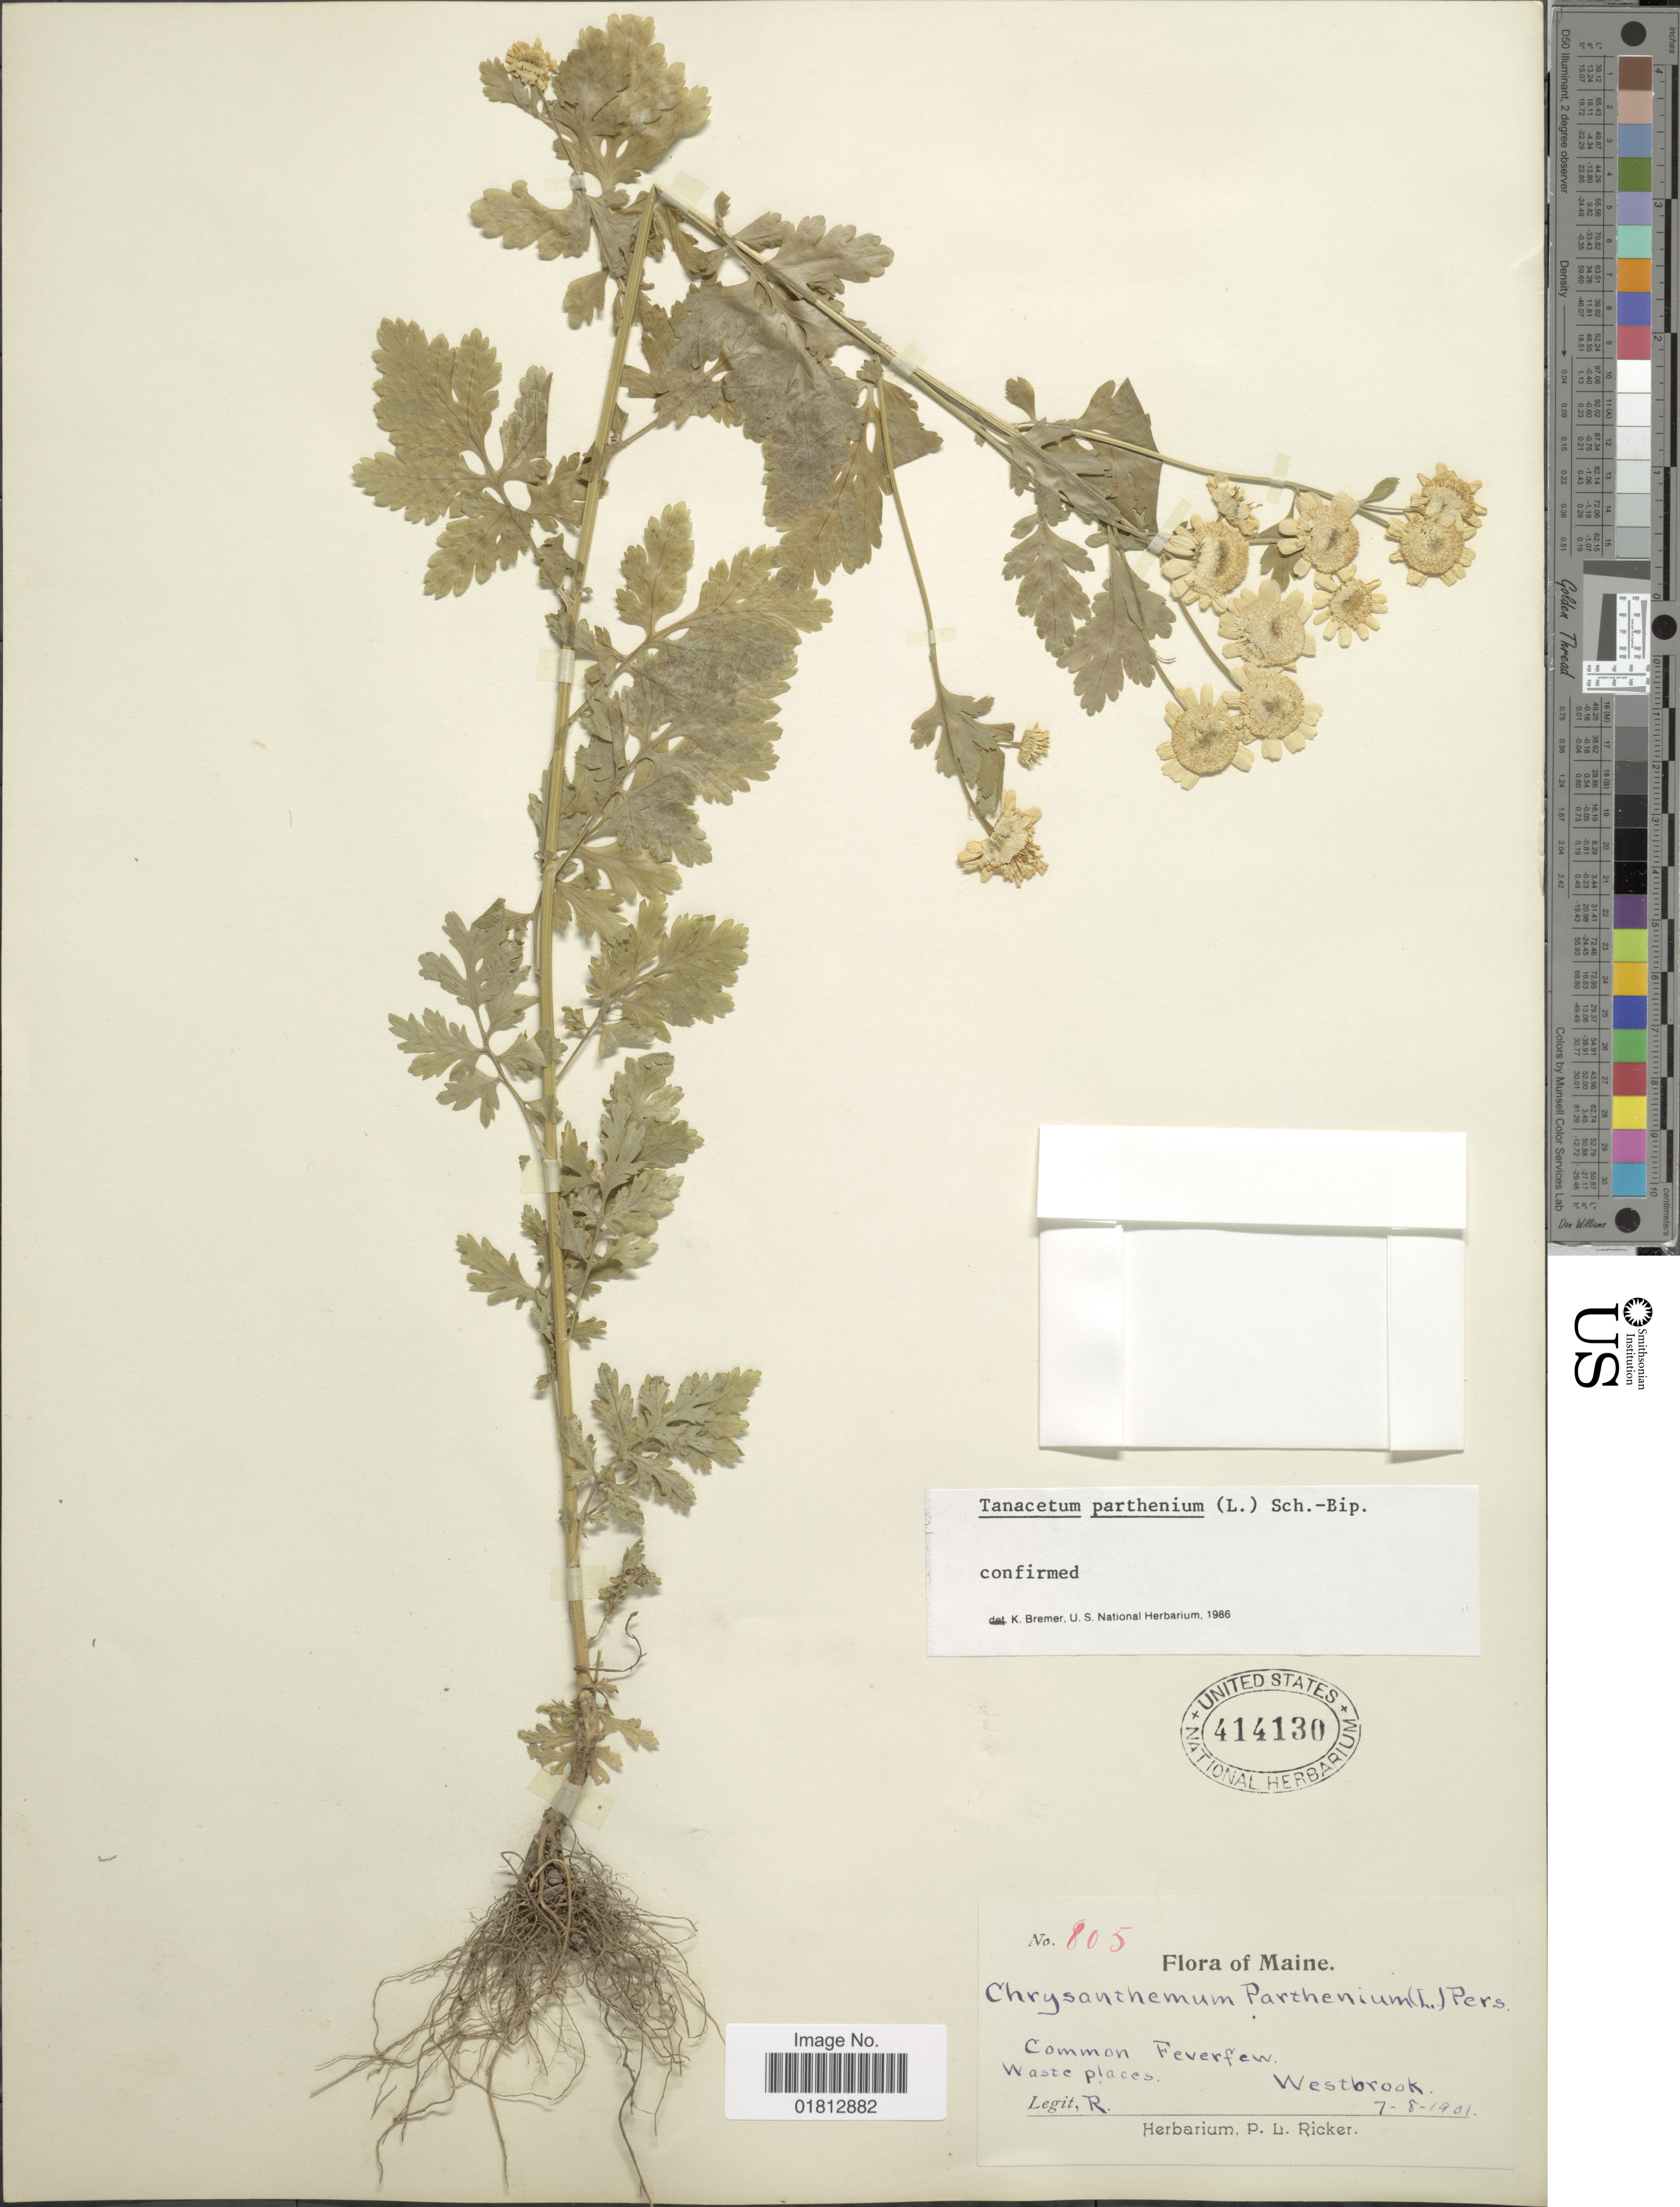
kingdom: Plantae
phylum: Tracheophyta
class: Magnoliopsida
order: Asterales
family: Asteraceae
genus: Tanacetum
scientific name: Tanacetum parthenium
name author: (L.) Sch. Bip.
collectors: P. Ricker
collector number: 805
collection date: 1901-07-08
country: United States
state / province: Maine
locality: Westbrook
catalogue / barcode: US 414130